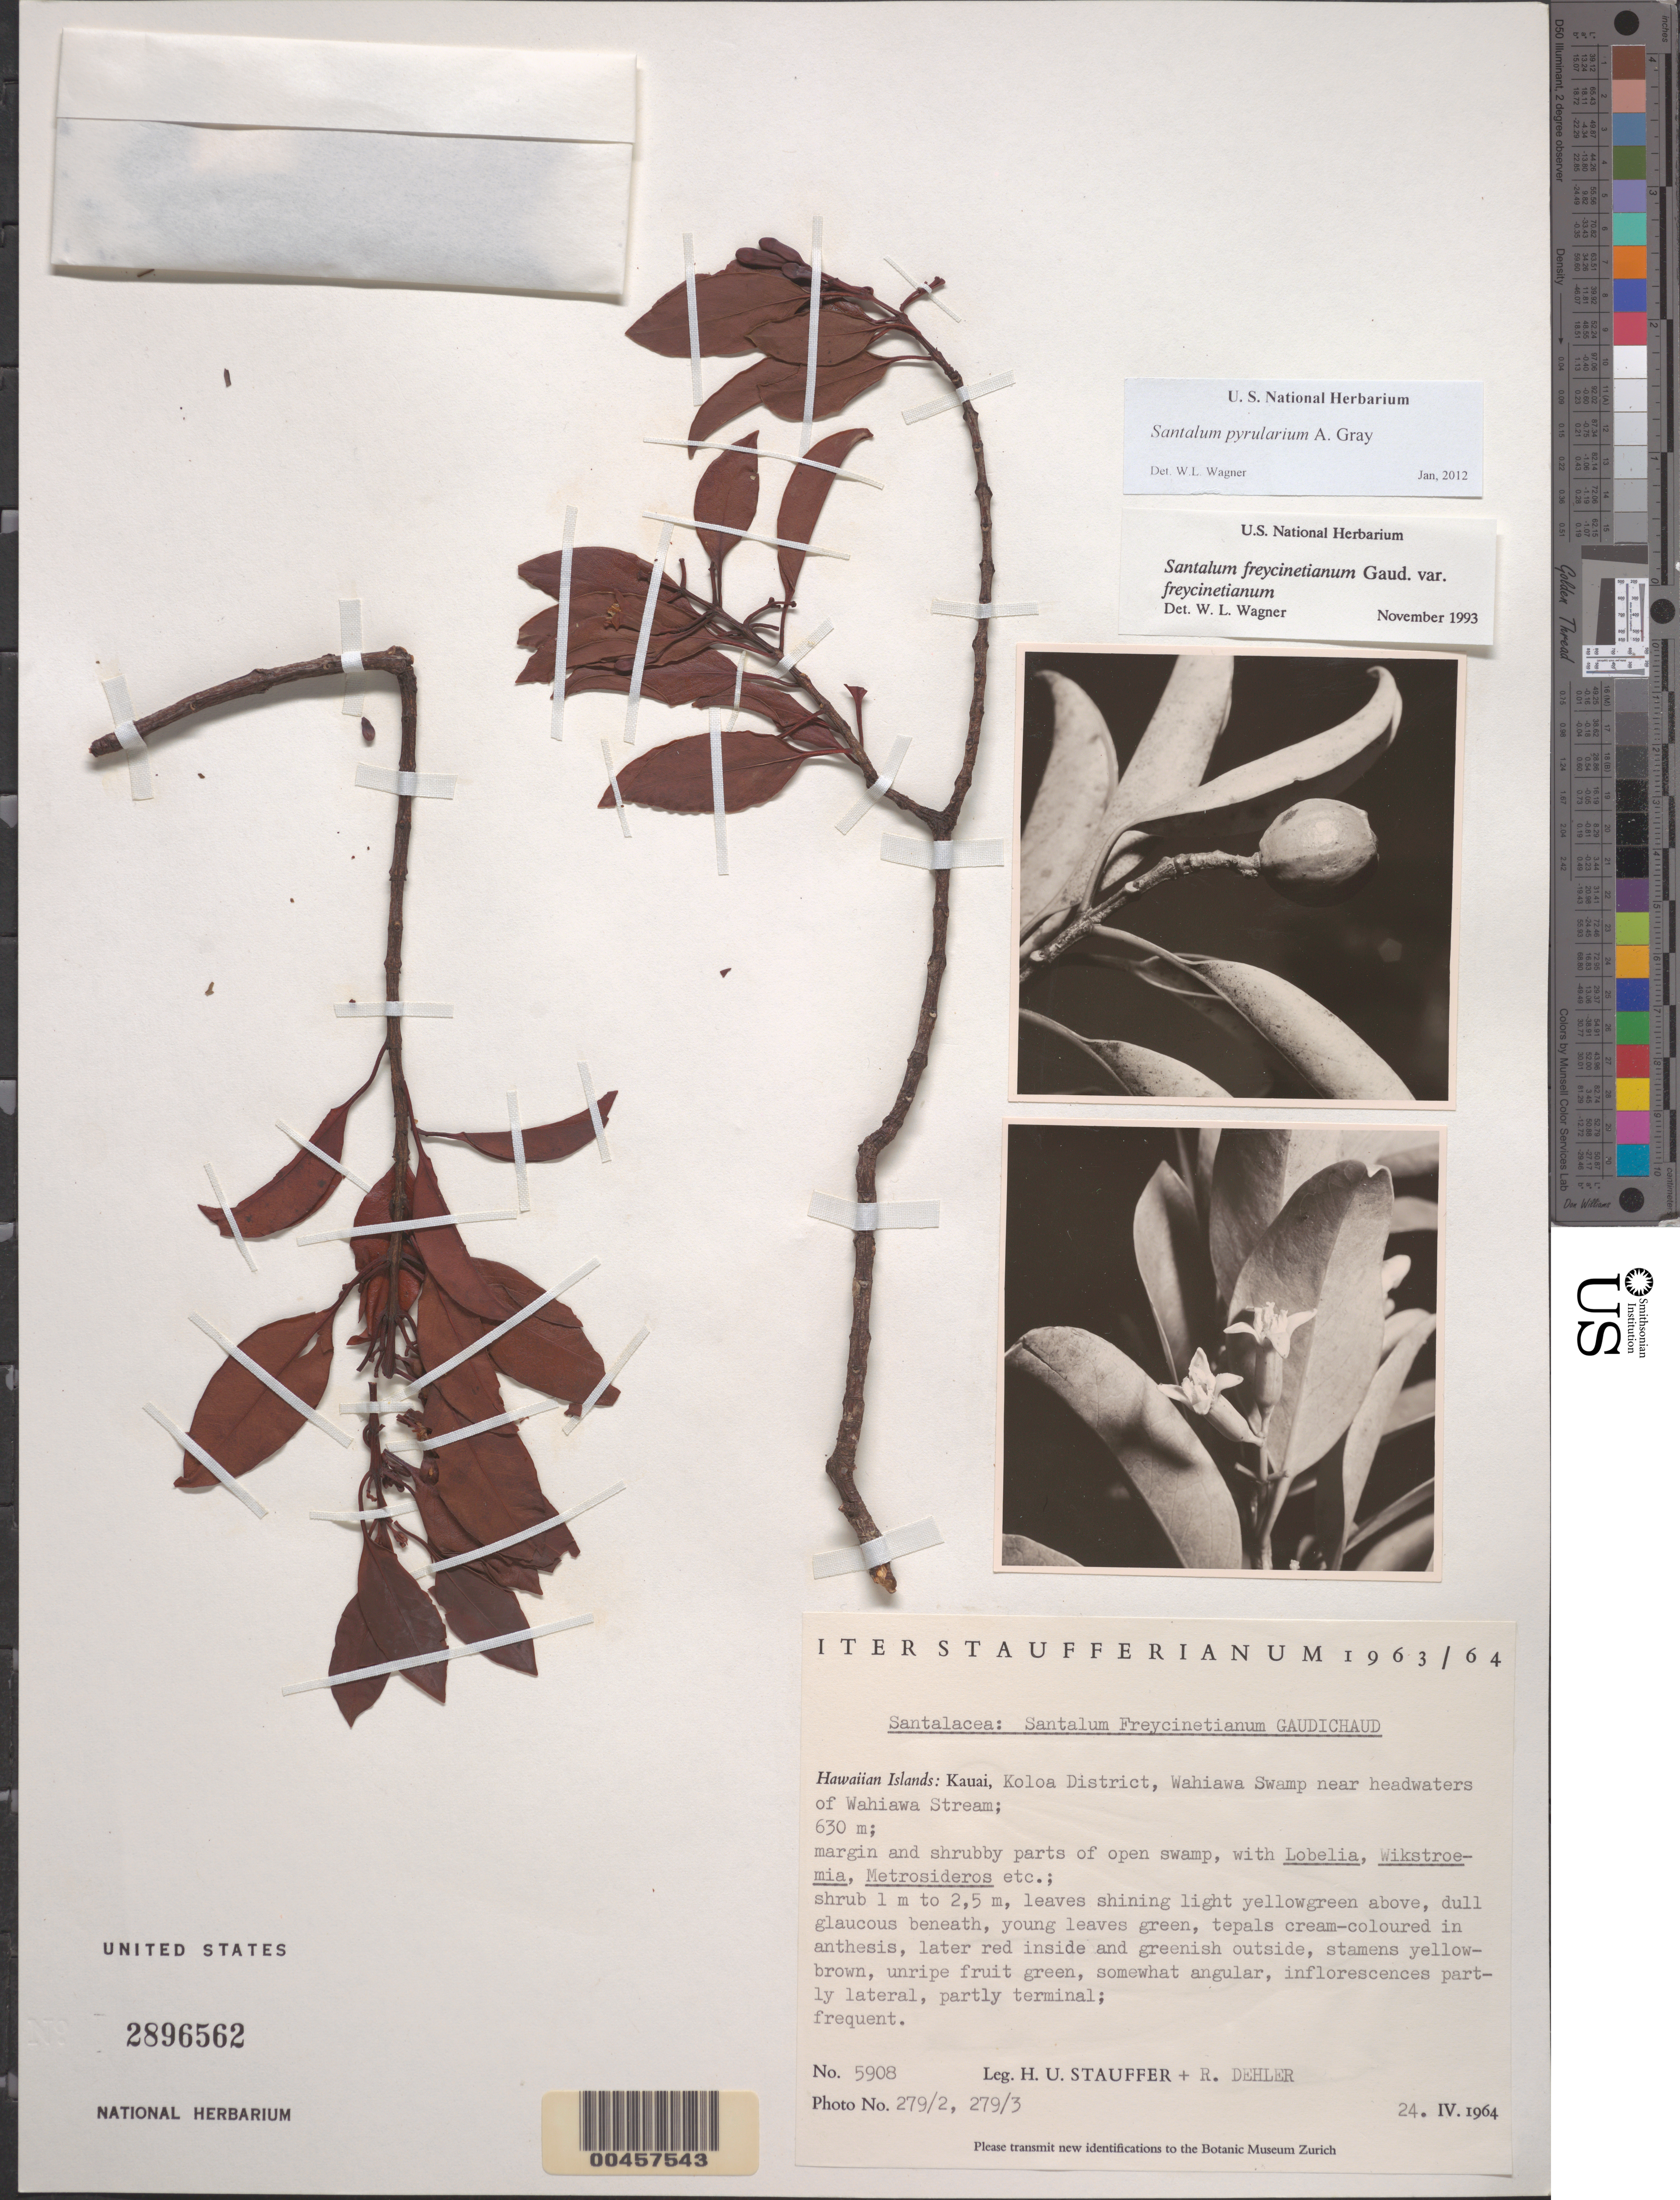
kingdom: Plantae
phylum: Tracheophyta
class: Magnoliopsida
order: Santalales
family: Santalaceae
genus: Santalum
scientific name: Santalum pyrularium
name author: A. Gray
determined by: Wagner, W. L., (BOT), Smithsonian Institution - National Museum of Natural History (UNITED STATES)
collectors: H. U. Stauffer & R. Dehler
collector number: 5908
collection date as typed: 24 Apr 1964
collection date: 1964-04-24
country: United States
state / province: Hawaii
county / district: Kauai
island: Kaua'i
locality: Koloa District, Wahiawa Swamp near headwaters of Wahiawa Stream.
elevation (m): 630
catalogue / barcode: US 2896562